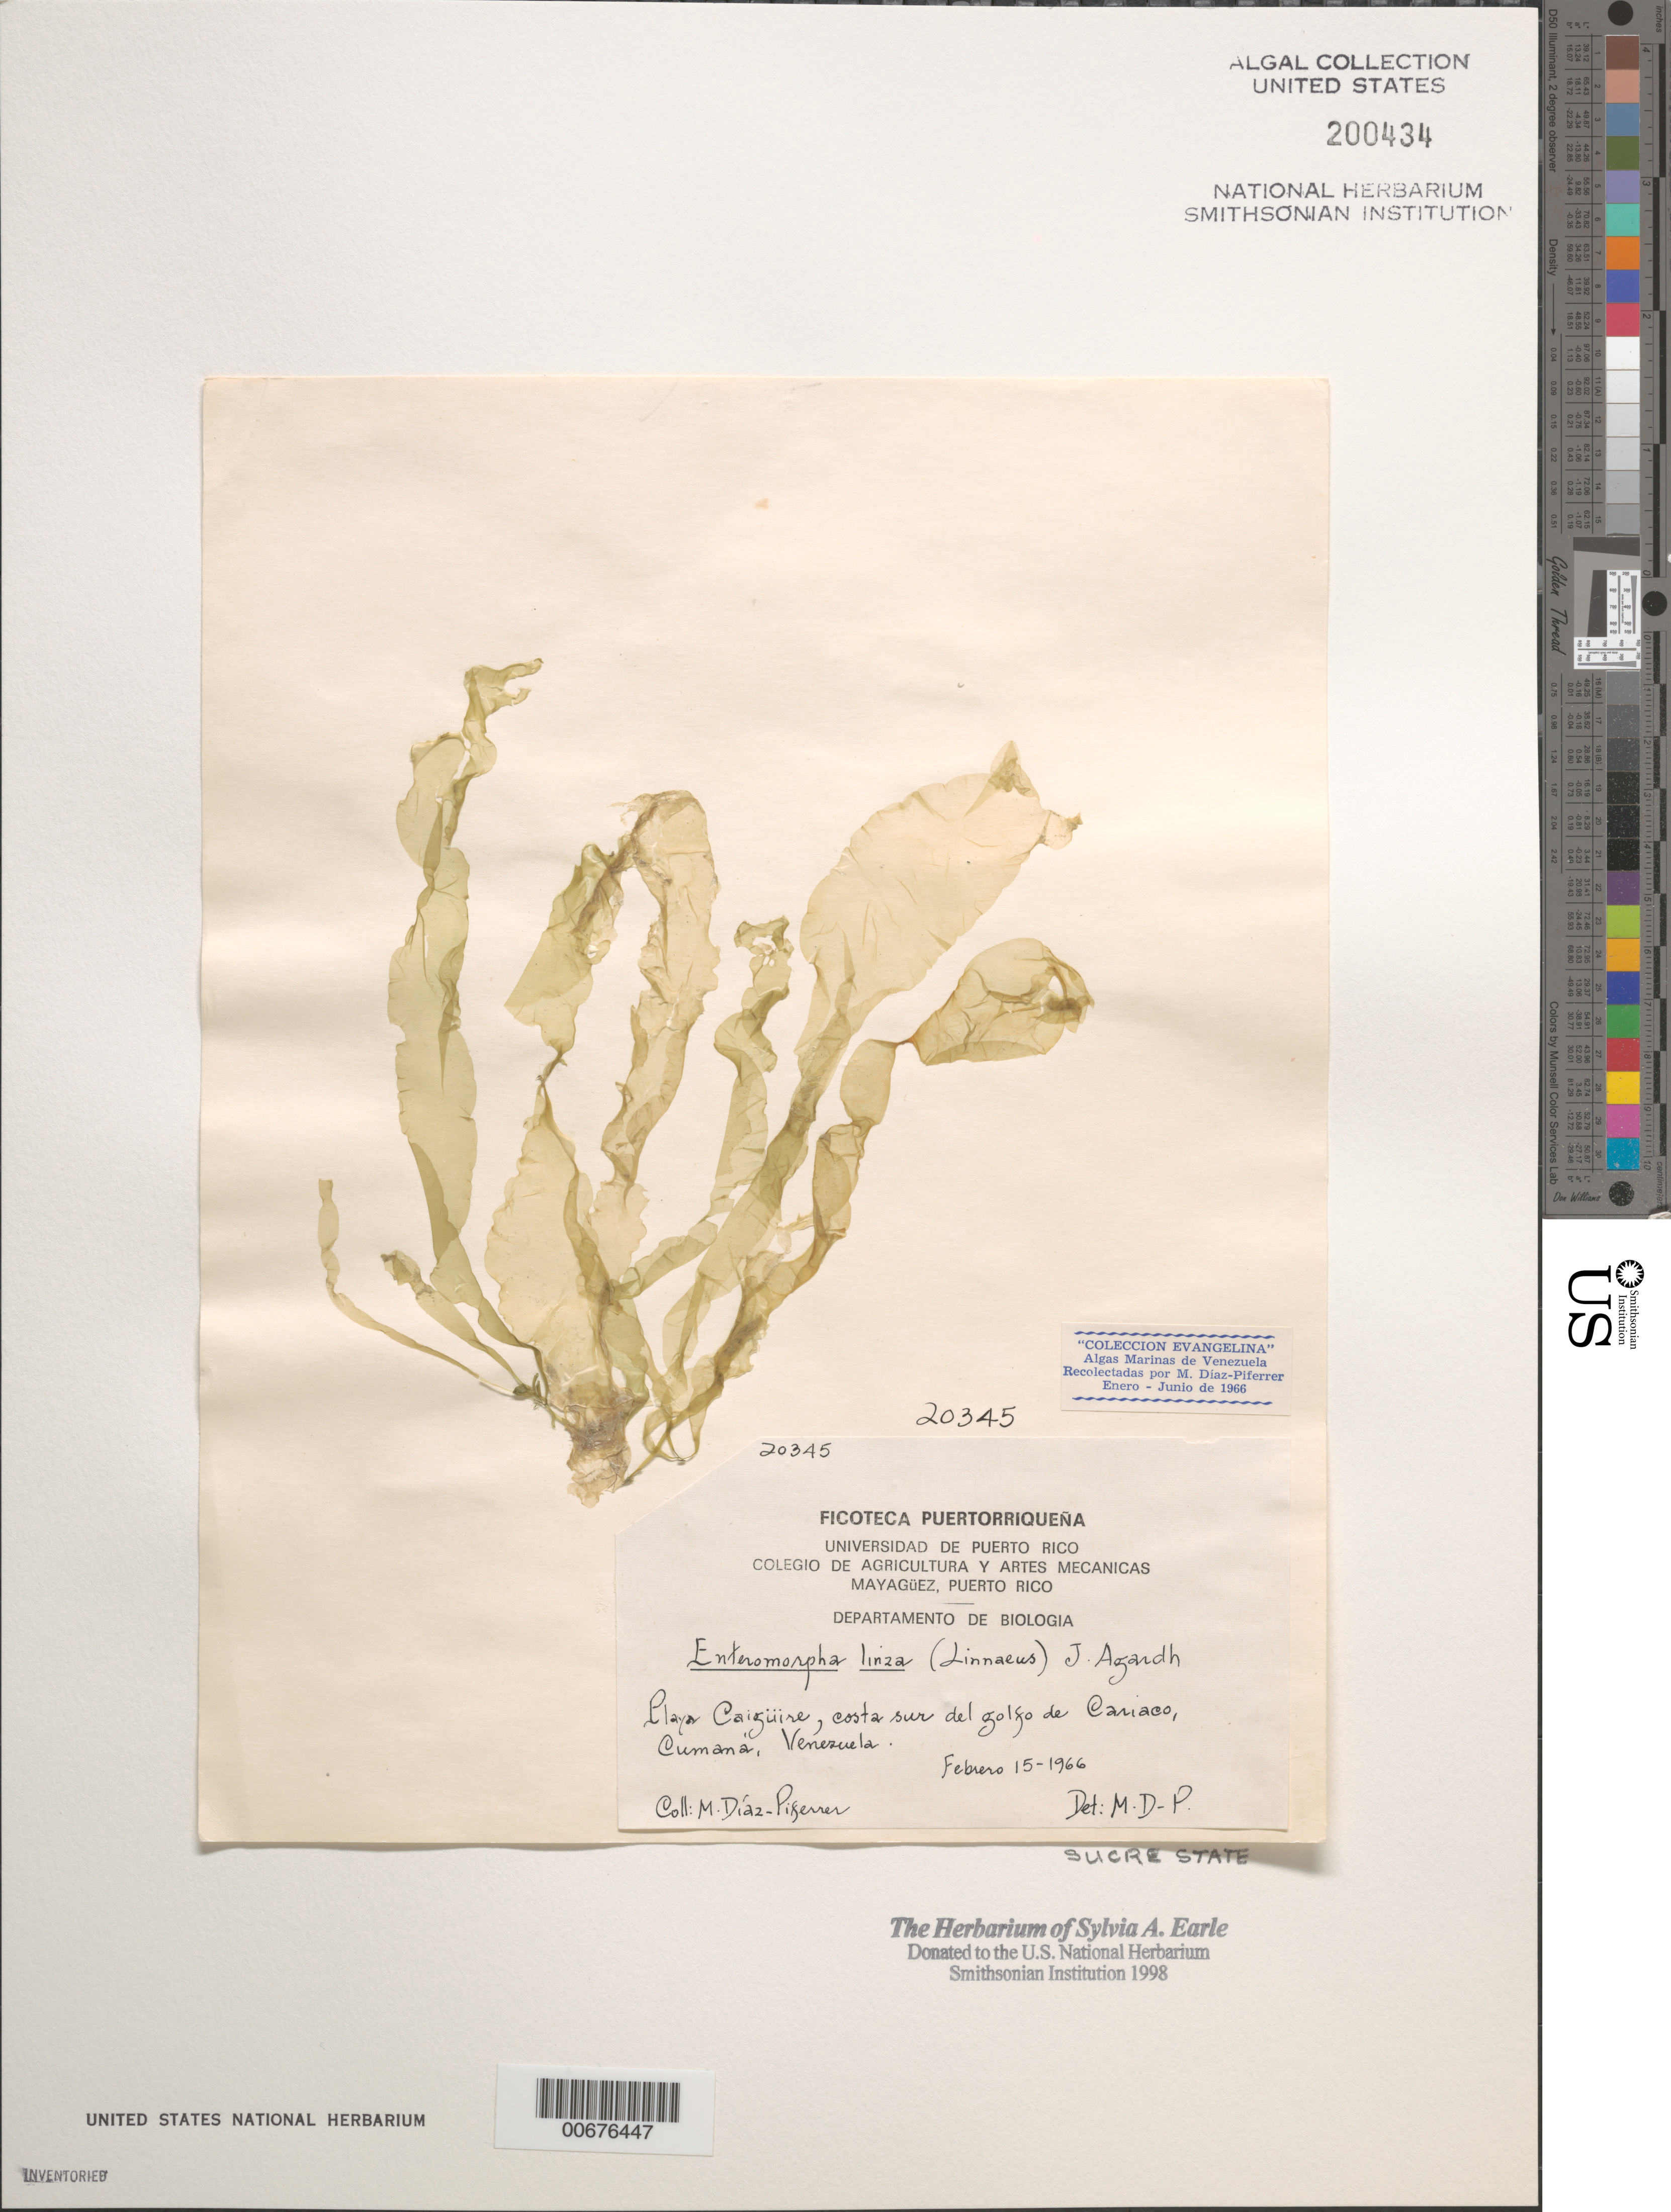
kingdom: Plantae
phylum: Chlorophyta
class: Ulvophyceae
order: Ulvales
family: Ulvaceae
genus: Ulva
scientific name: Ulva linza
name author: L.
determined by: Algae name updating Project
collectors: M. Diaz-Piferrer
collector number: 20345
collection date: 1966-02-15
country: Venezuela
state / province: Sucre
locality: Playa Caigüire, costa sur del golfo de Cariaco, Cumaná.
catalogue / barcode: US 200434